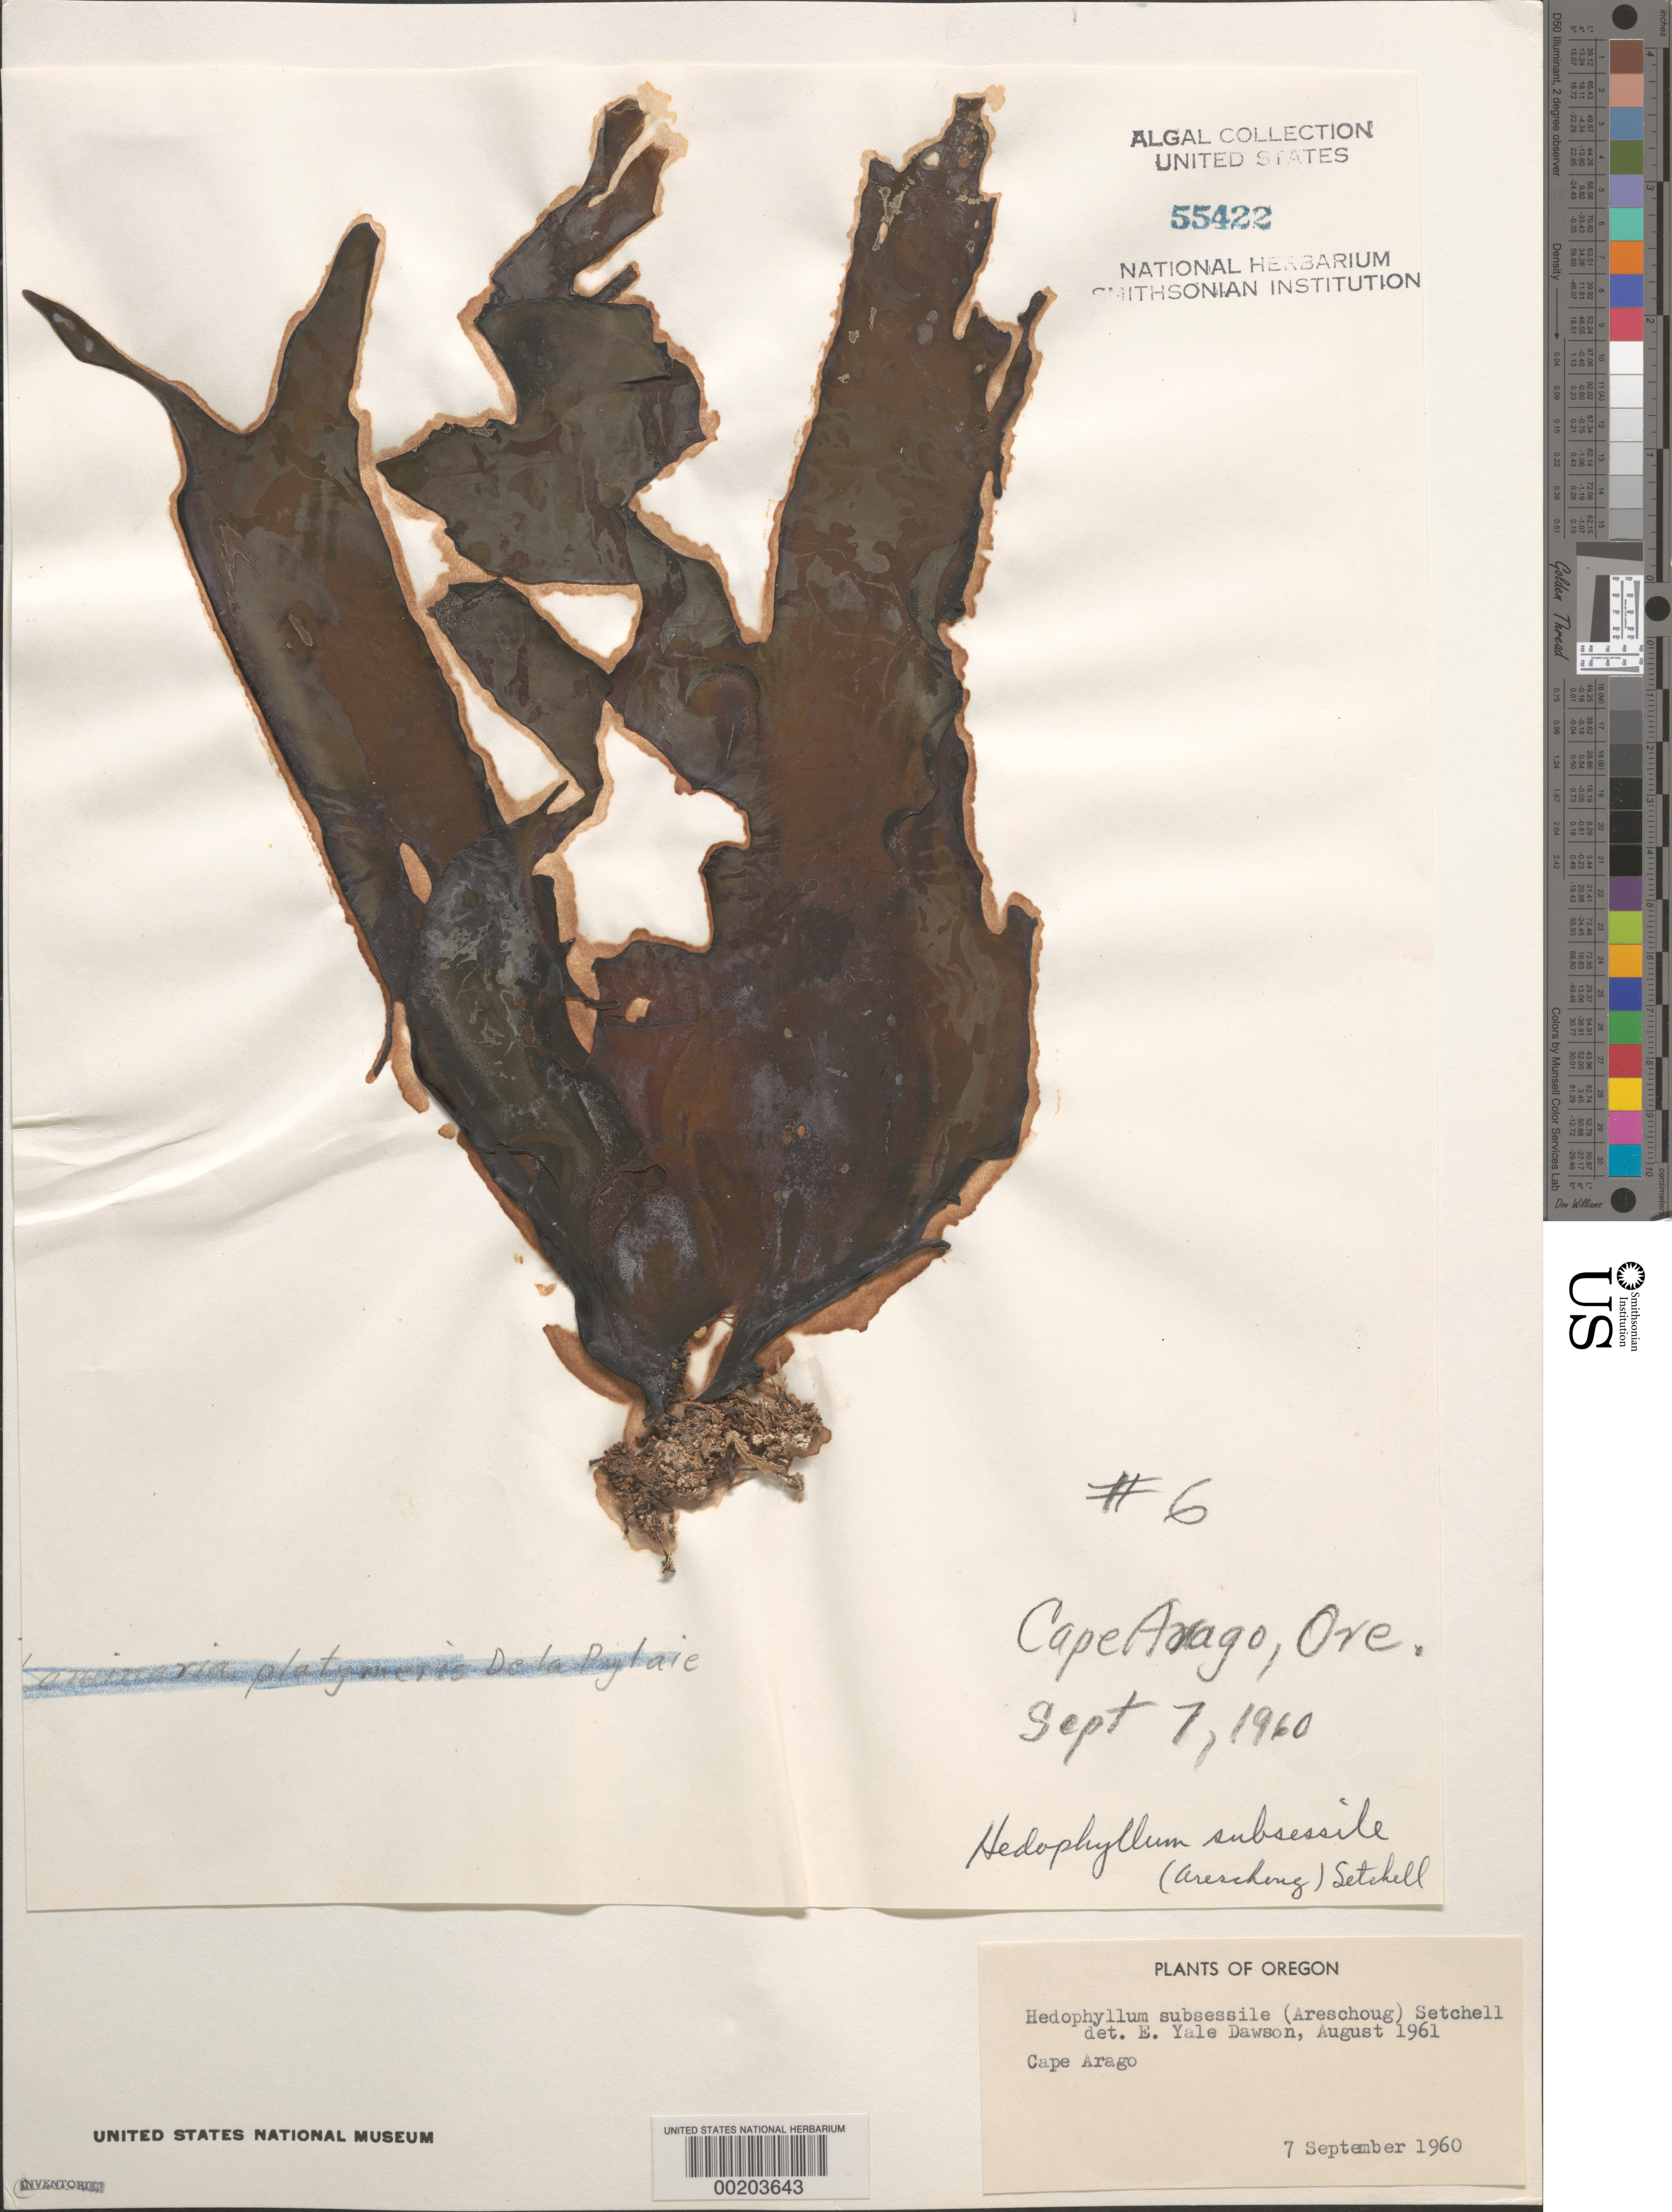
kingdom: Chromista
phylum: Ochrophyta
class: Phaeophyceae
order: Laminariales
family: Laminariaceae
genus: Saccharina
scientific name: Saccharina subsessilis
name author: (Aresch.) Starko & S.C. Lindstrom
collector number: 6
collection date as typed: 07 Sep 1960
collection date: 1960-09-07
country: United States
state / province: Oregon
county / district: Coos County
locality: Cape Arago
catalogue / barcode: US 55422